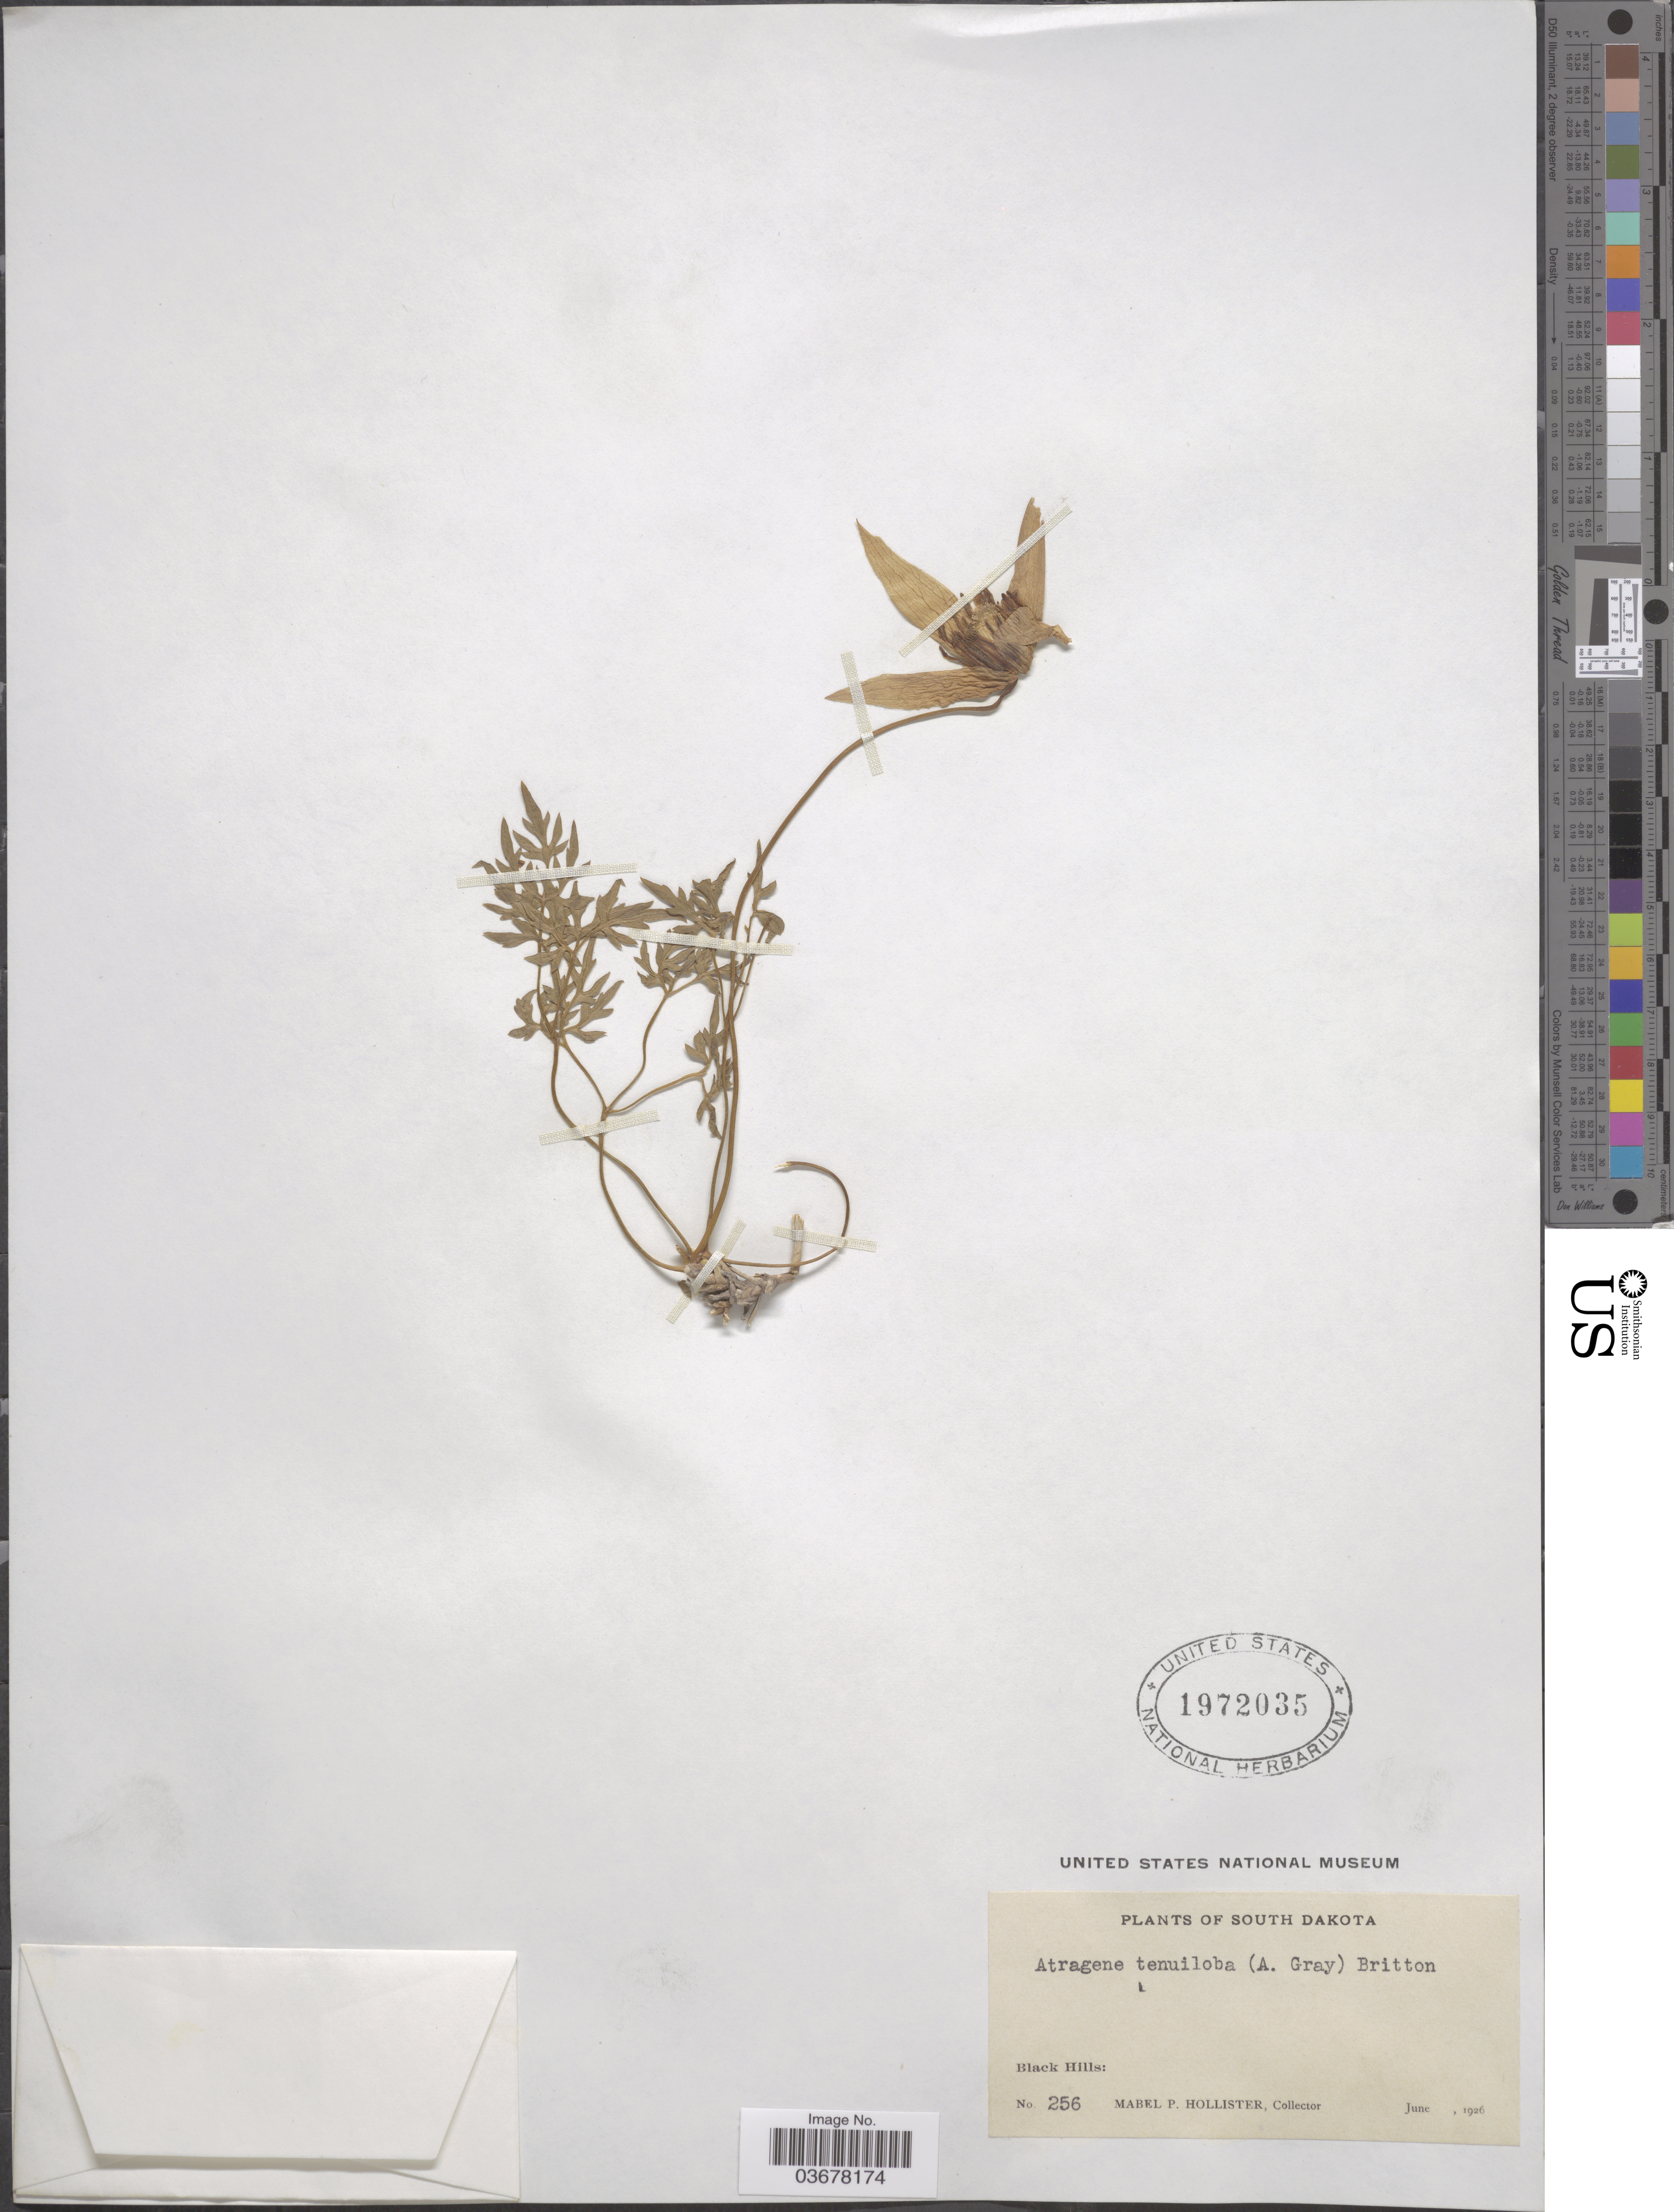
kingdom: Plantae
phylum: Tracheophyta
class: Magnoliopsida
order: Ranunculales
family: Ranunculaceae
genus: Clematis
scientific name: Clematis columbiana var. tenuiloba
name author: (A. Gray) J.S. Pringle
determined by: Strong, M. T., (US), Smithsonian Institution - National Museum of Natural History (UNITED STATES)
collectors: M. Hollister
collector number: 256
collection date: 1926-06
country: United States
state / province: South Dakota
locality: Black Hills.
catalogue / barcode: US 1972035